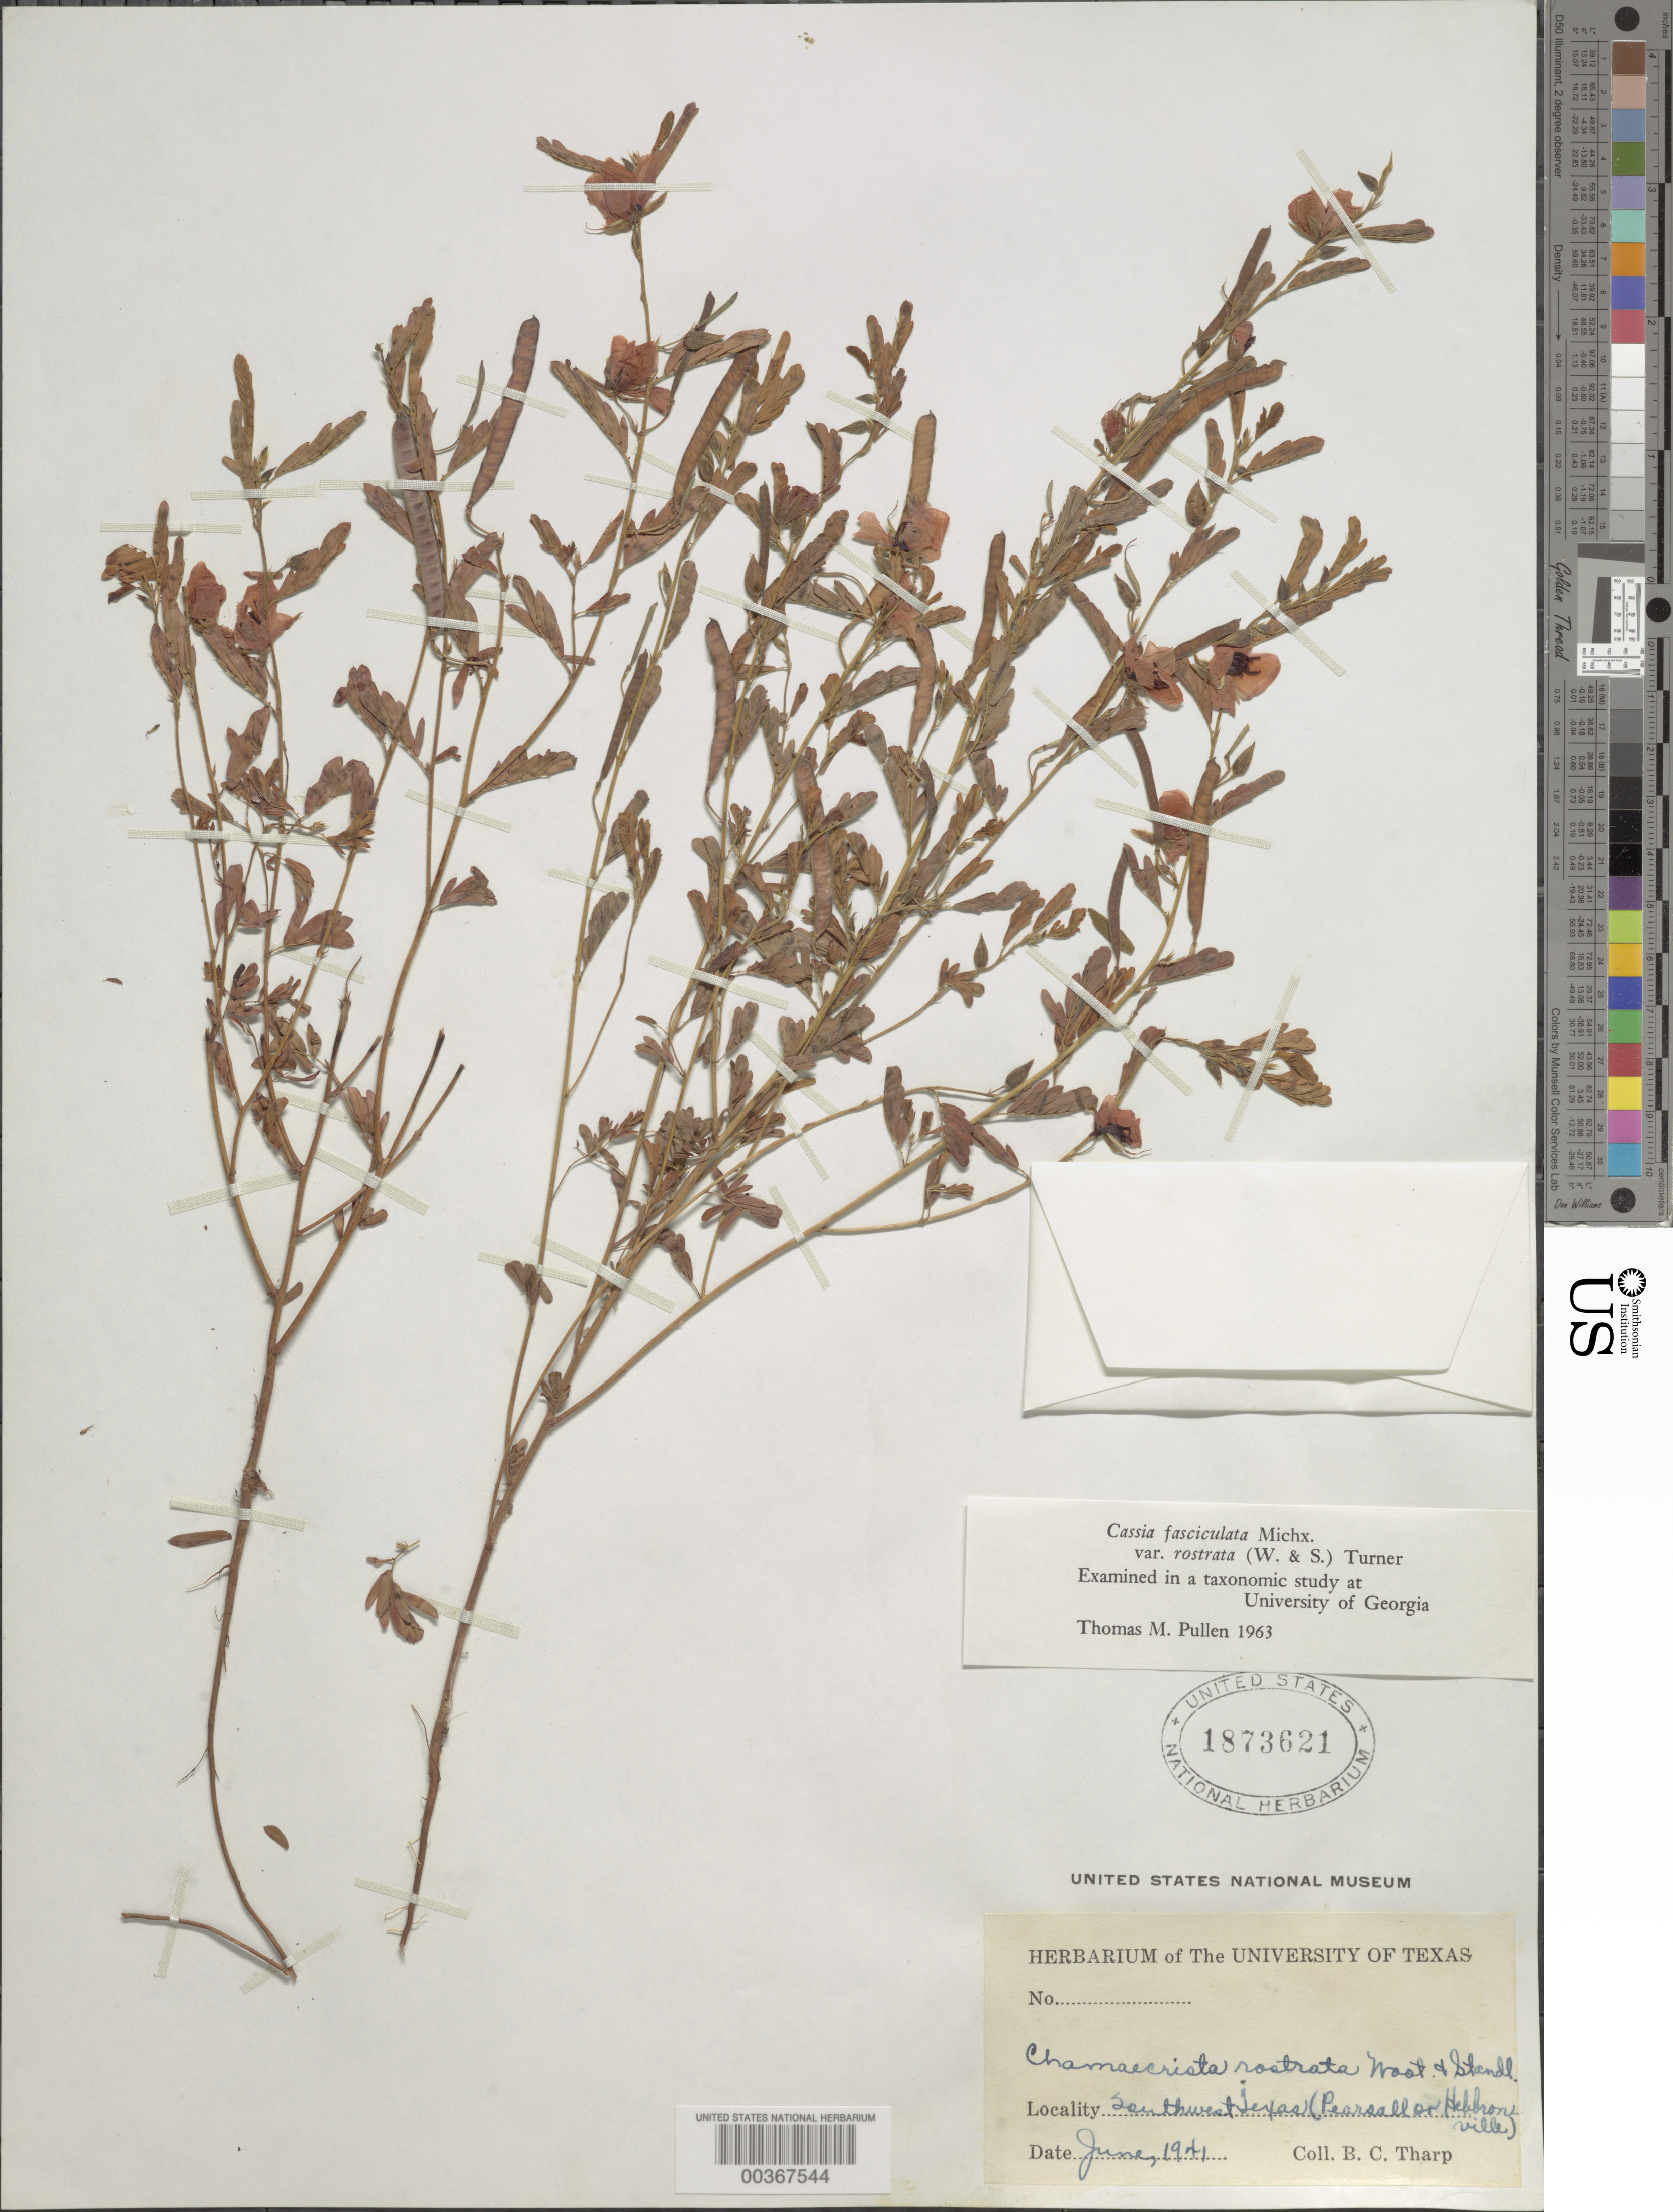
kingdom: Plantae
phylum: Tracheophyta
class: Magnoliopsida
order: Fabales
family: Fabaceae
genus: Chamaecrista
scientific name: Chamaecrista fasciculata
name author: (Michx.) Greene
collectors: B. C. Tharp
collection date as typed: Jun 1941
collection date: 1941-06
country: United States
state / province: Texas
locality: Sw texas, pearsall or hebbornville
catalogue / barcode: US 1873621